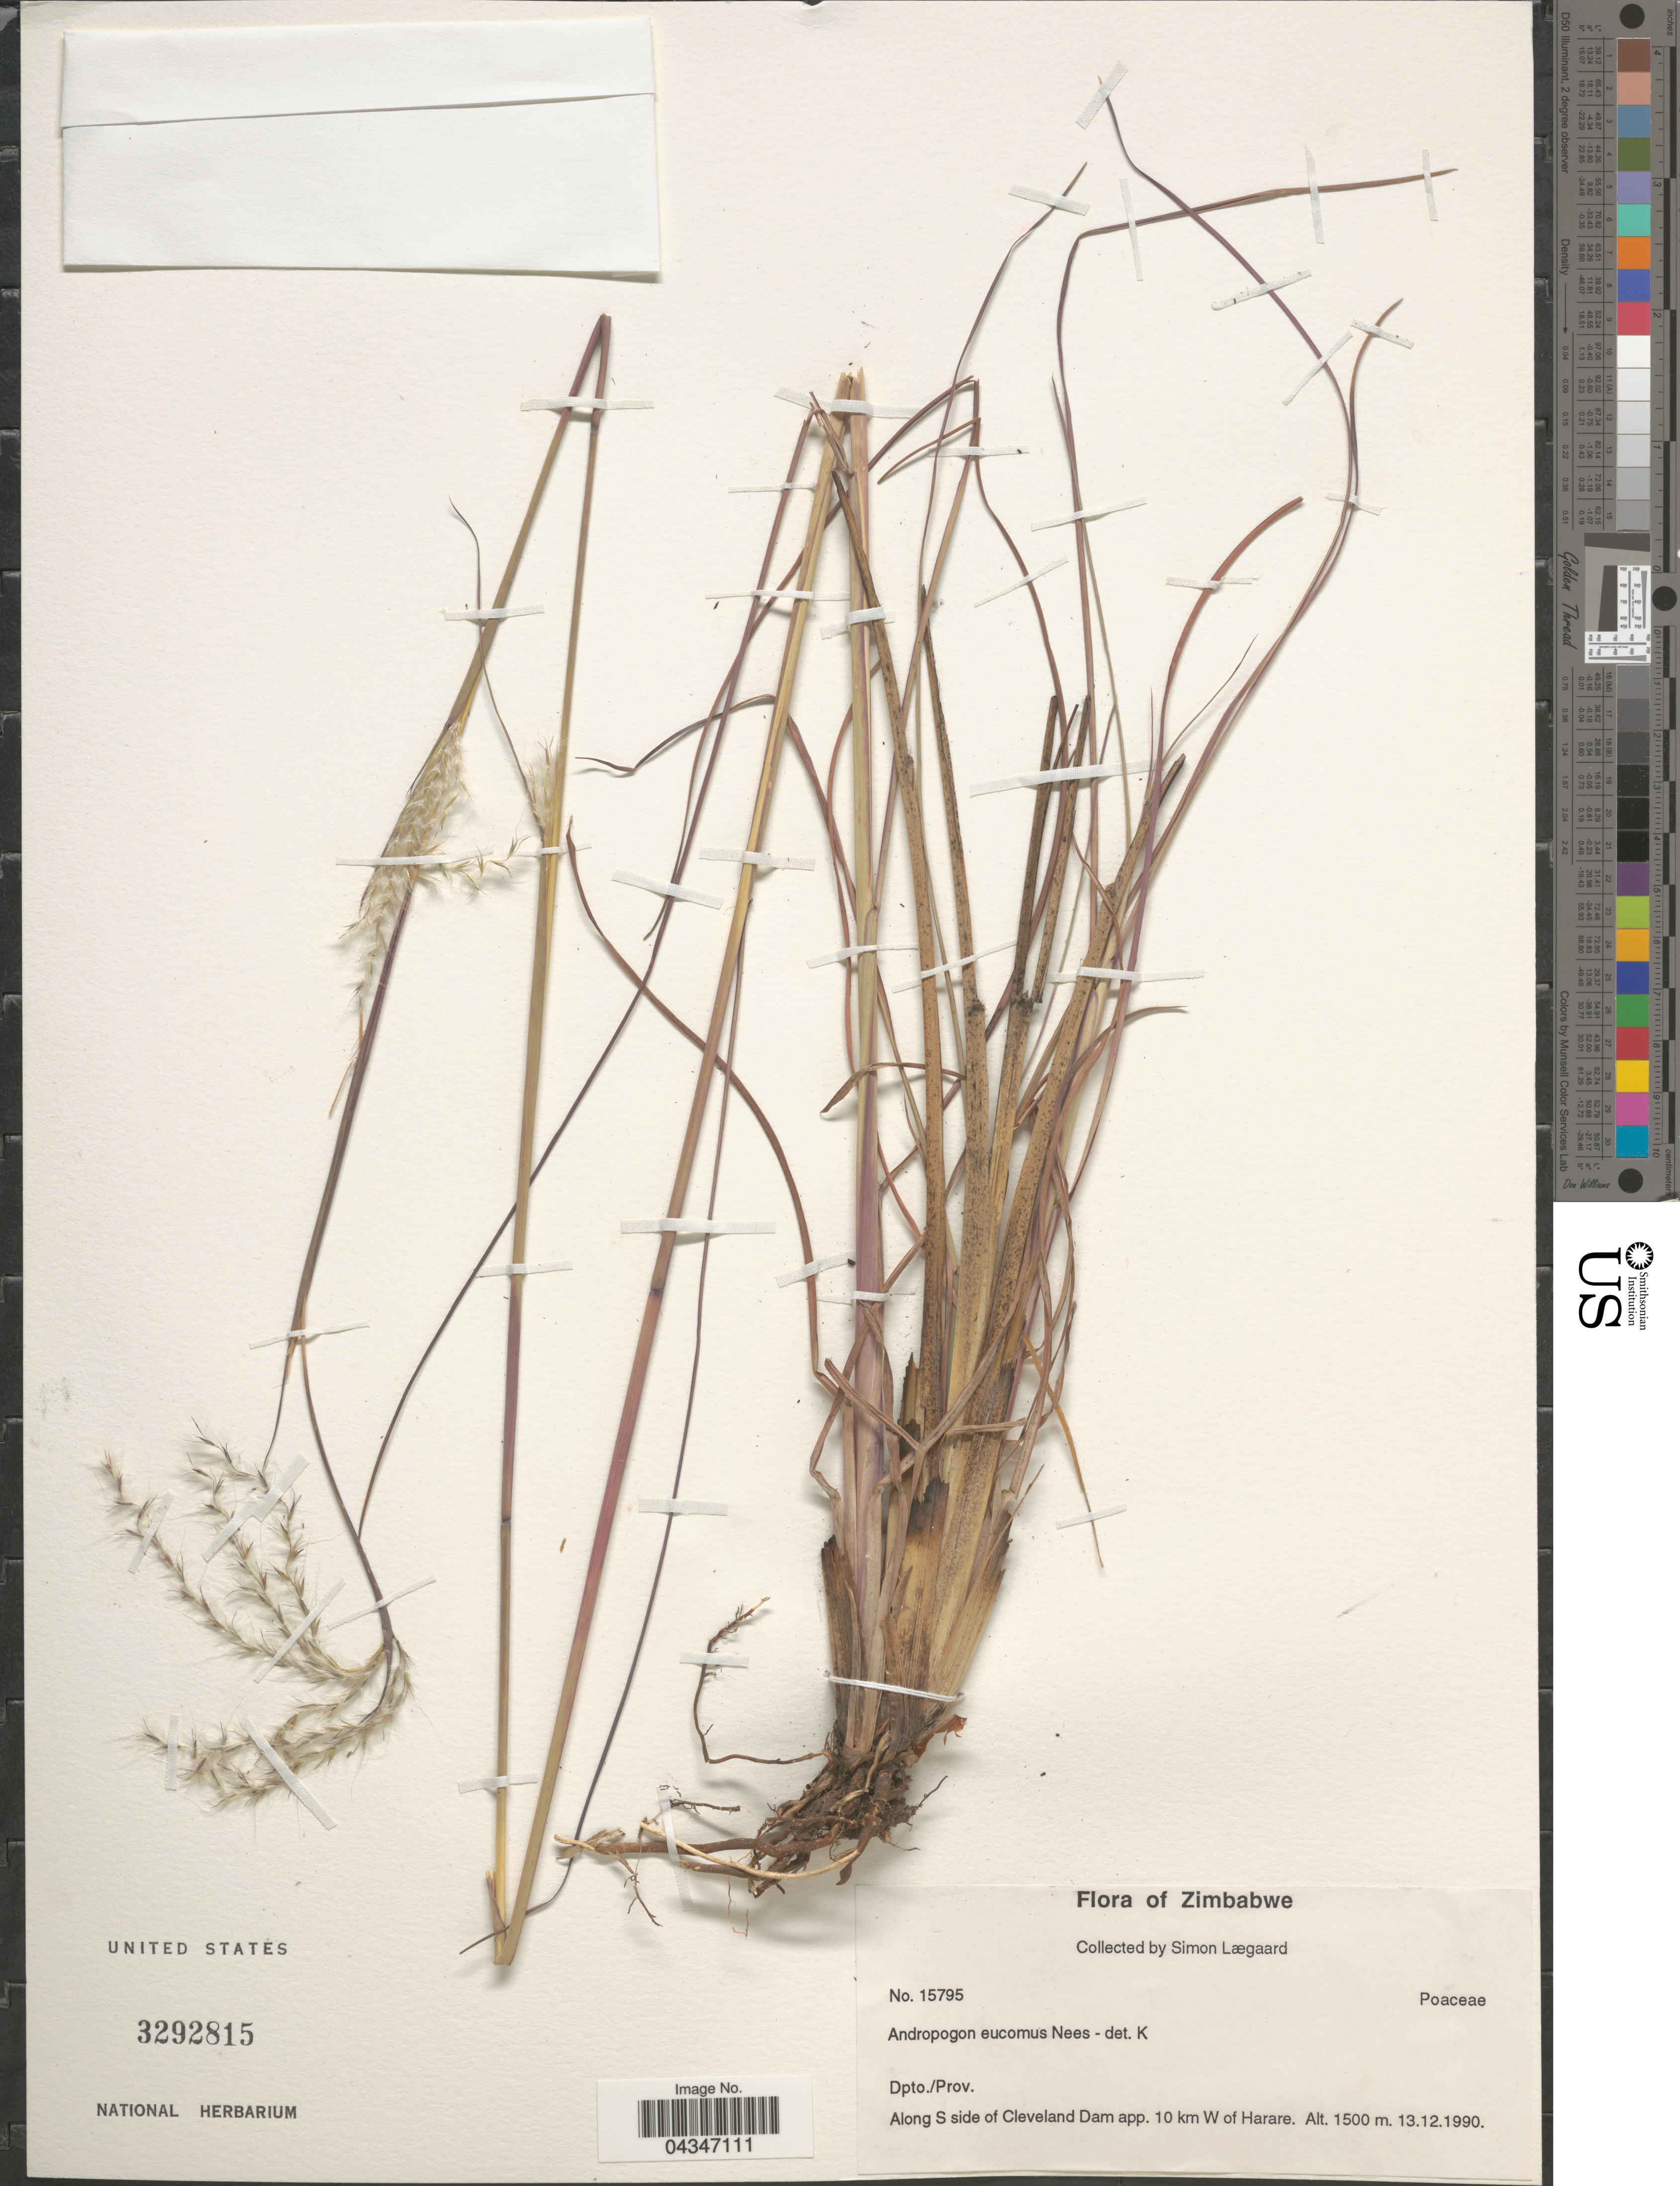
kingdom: Plantae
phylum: Tracheophyta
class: Liliopsida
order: Poales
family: Poaceae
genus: Andropogon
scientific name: Andropogon eucomus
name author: Nees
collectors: S. Lægaard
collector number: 15795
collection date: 1990-12-13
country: Zimbabwe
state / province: Harare (city)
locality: Dpto./Prov. Along S side of Cleveland Dam app. 10 km W of Harare.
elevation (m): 1500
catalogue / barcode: US 3292815